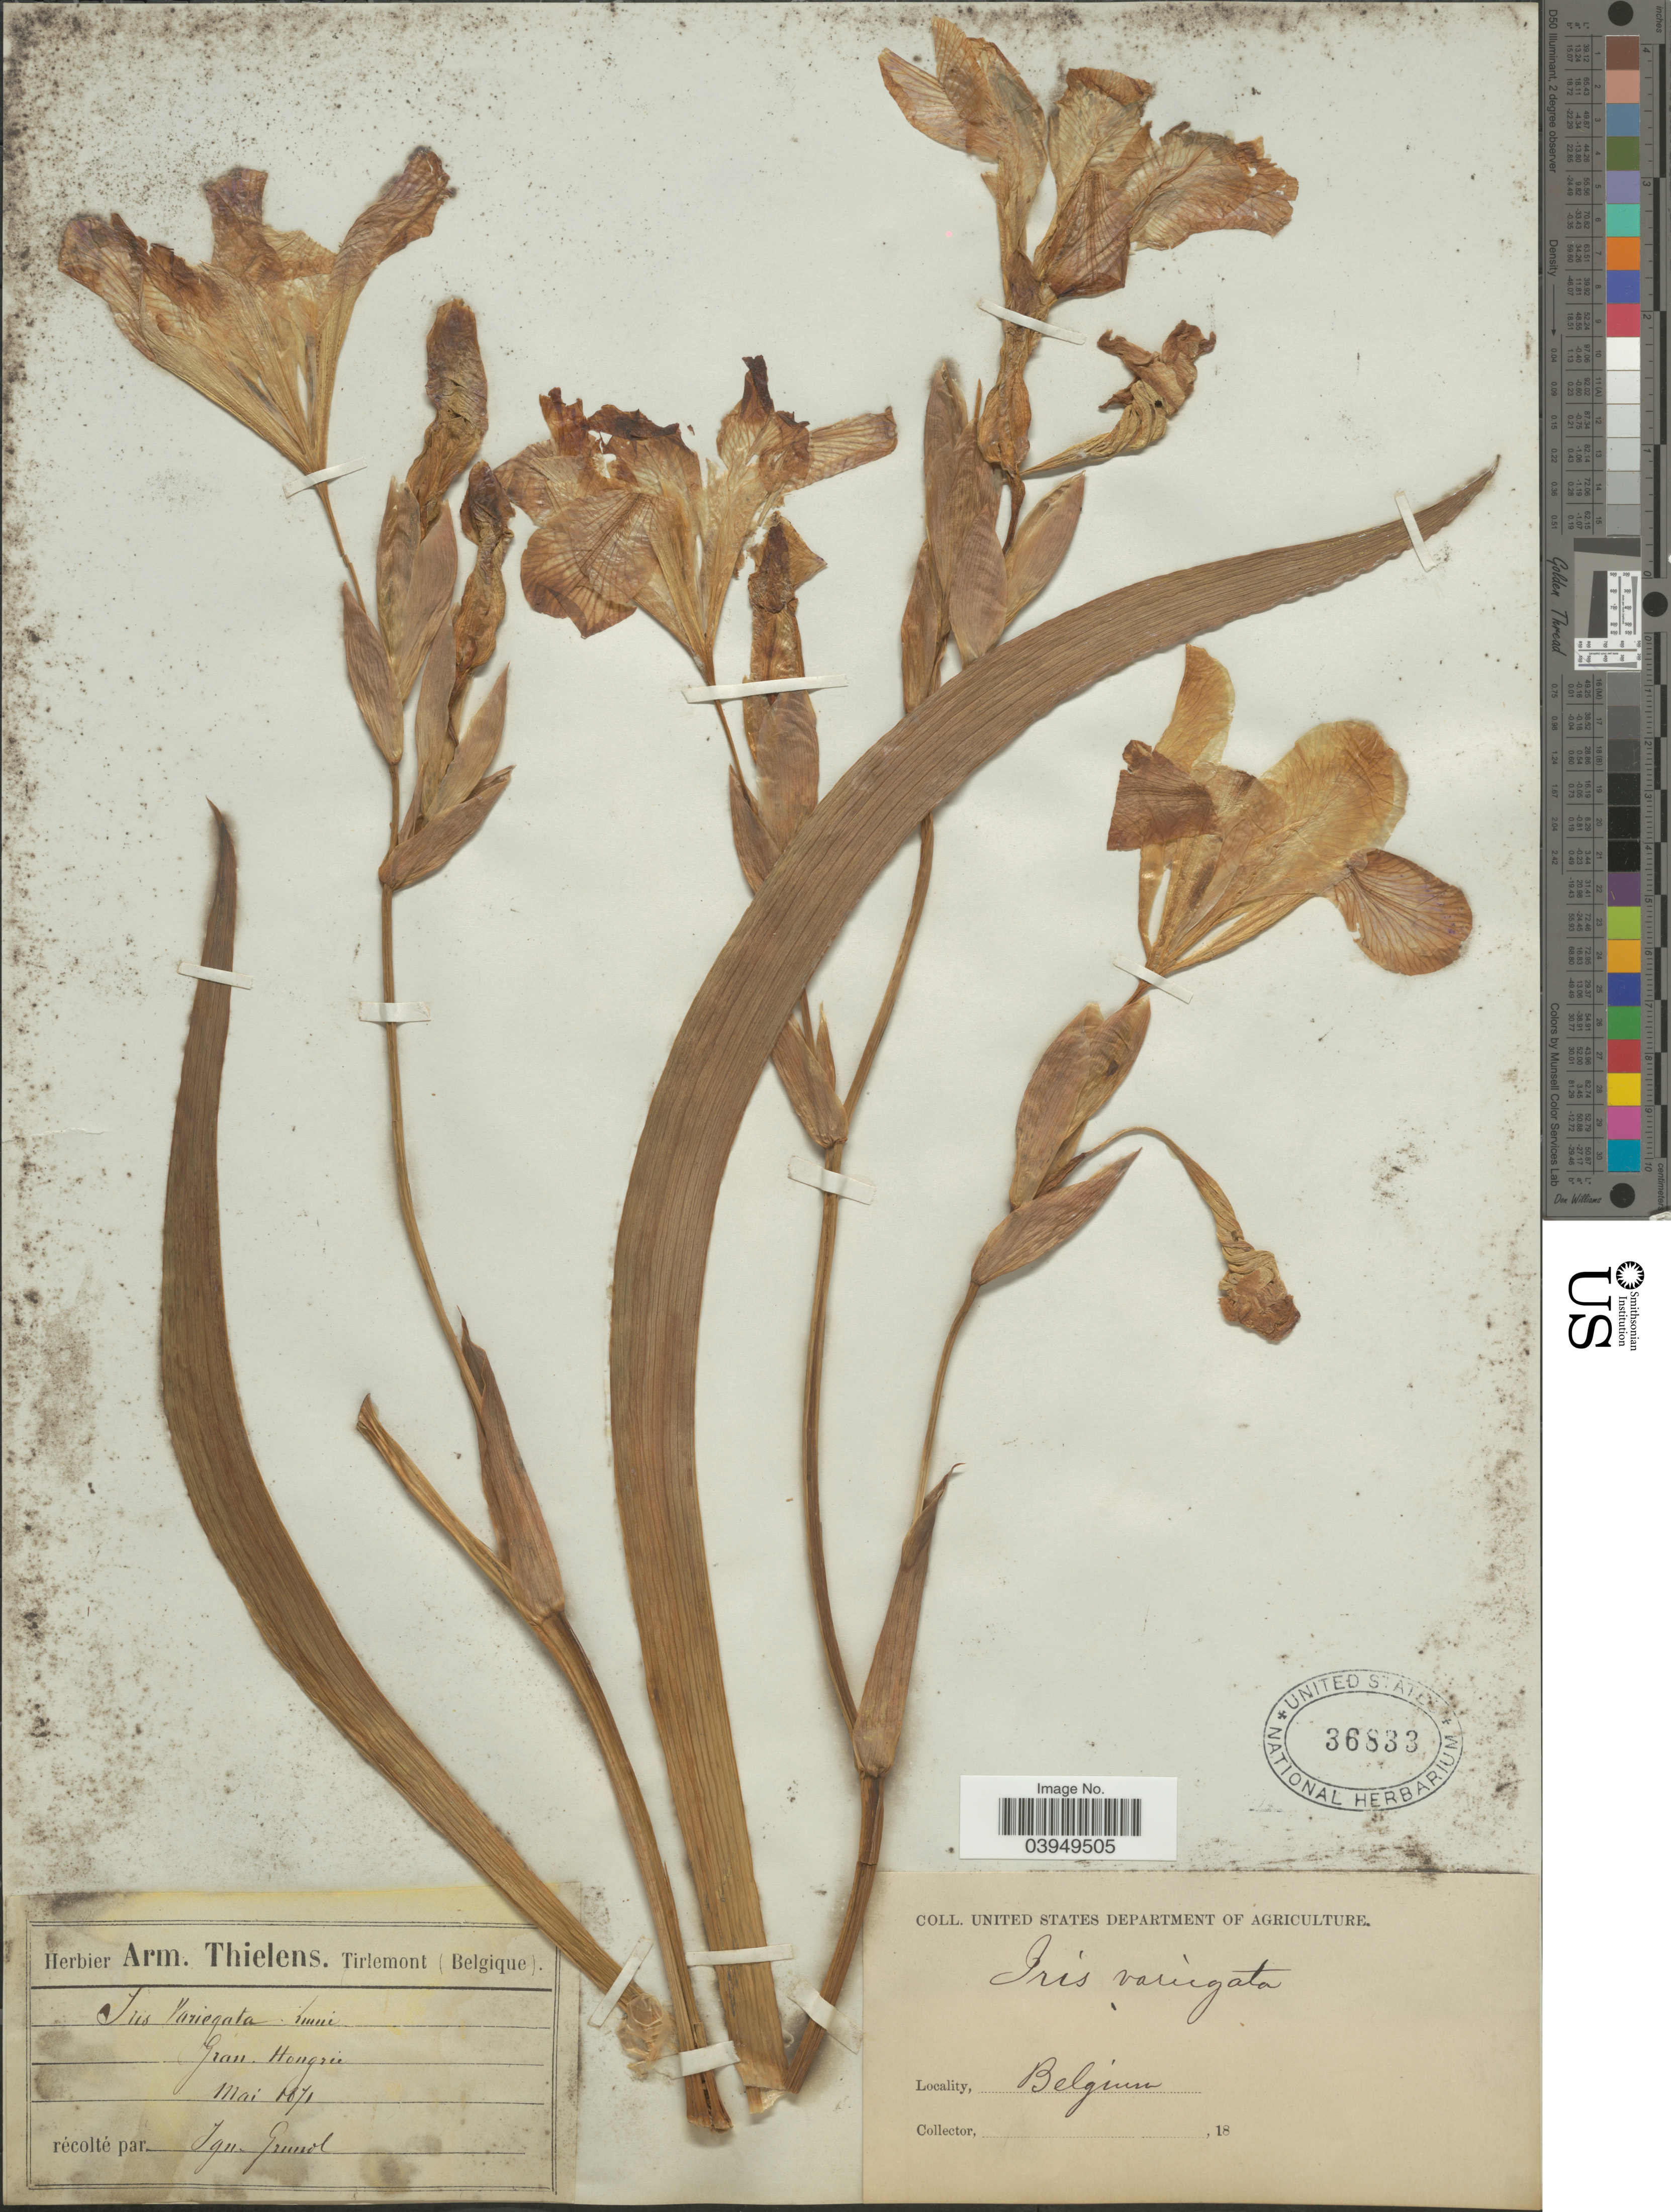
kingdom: Plantae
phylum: Tracheophyta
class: Liliopsida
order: Asparagales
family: Iridaceae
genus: Iris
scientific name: Iris variegata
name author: L.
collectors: Grimol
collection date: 1871-05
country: Belgium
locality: Gran. Hongrie.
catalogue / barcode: US 36833